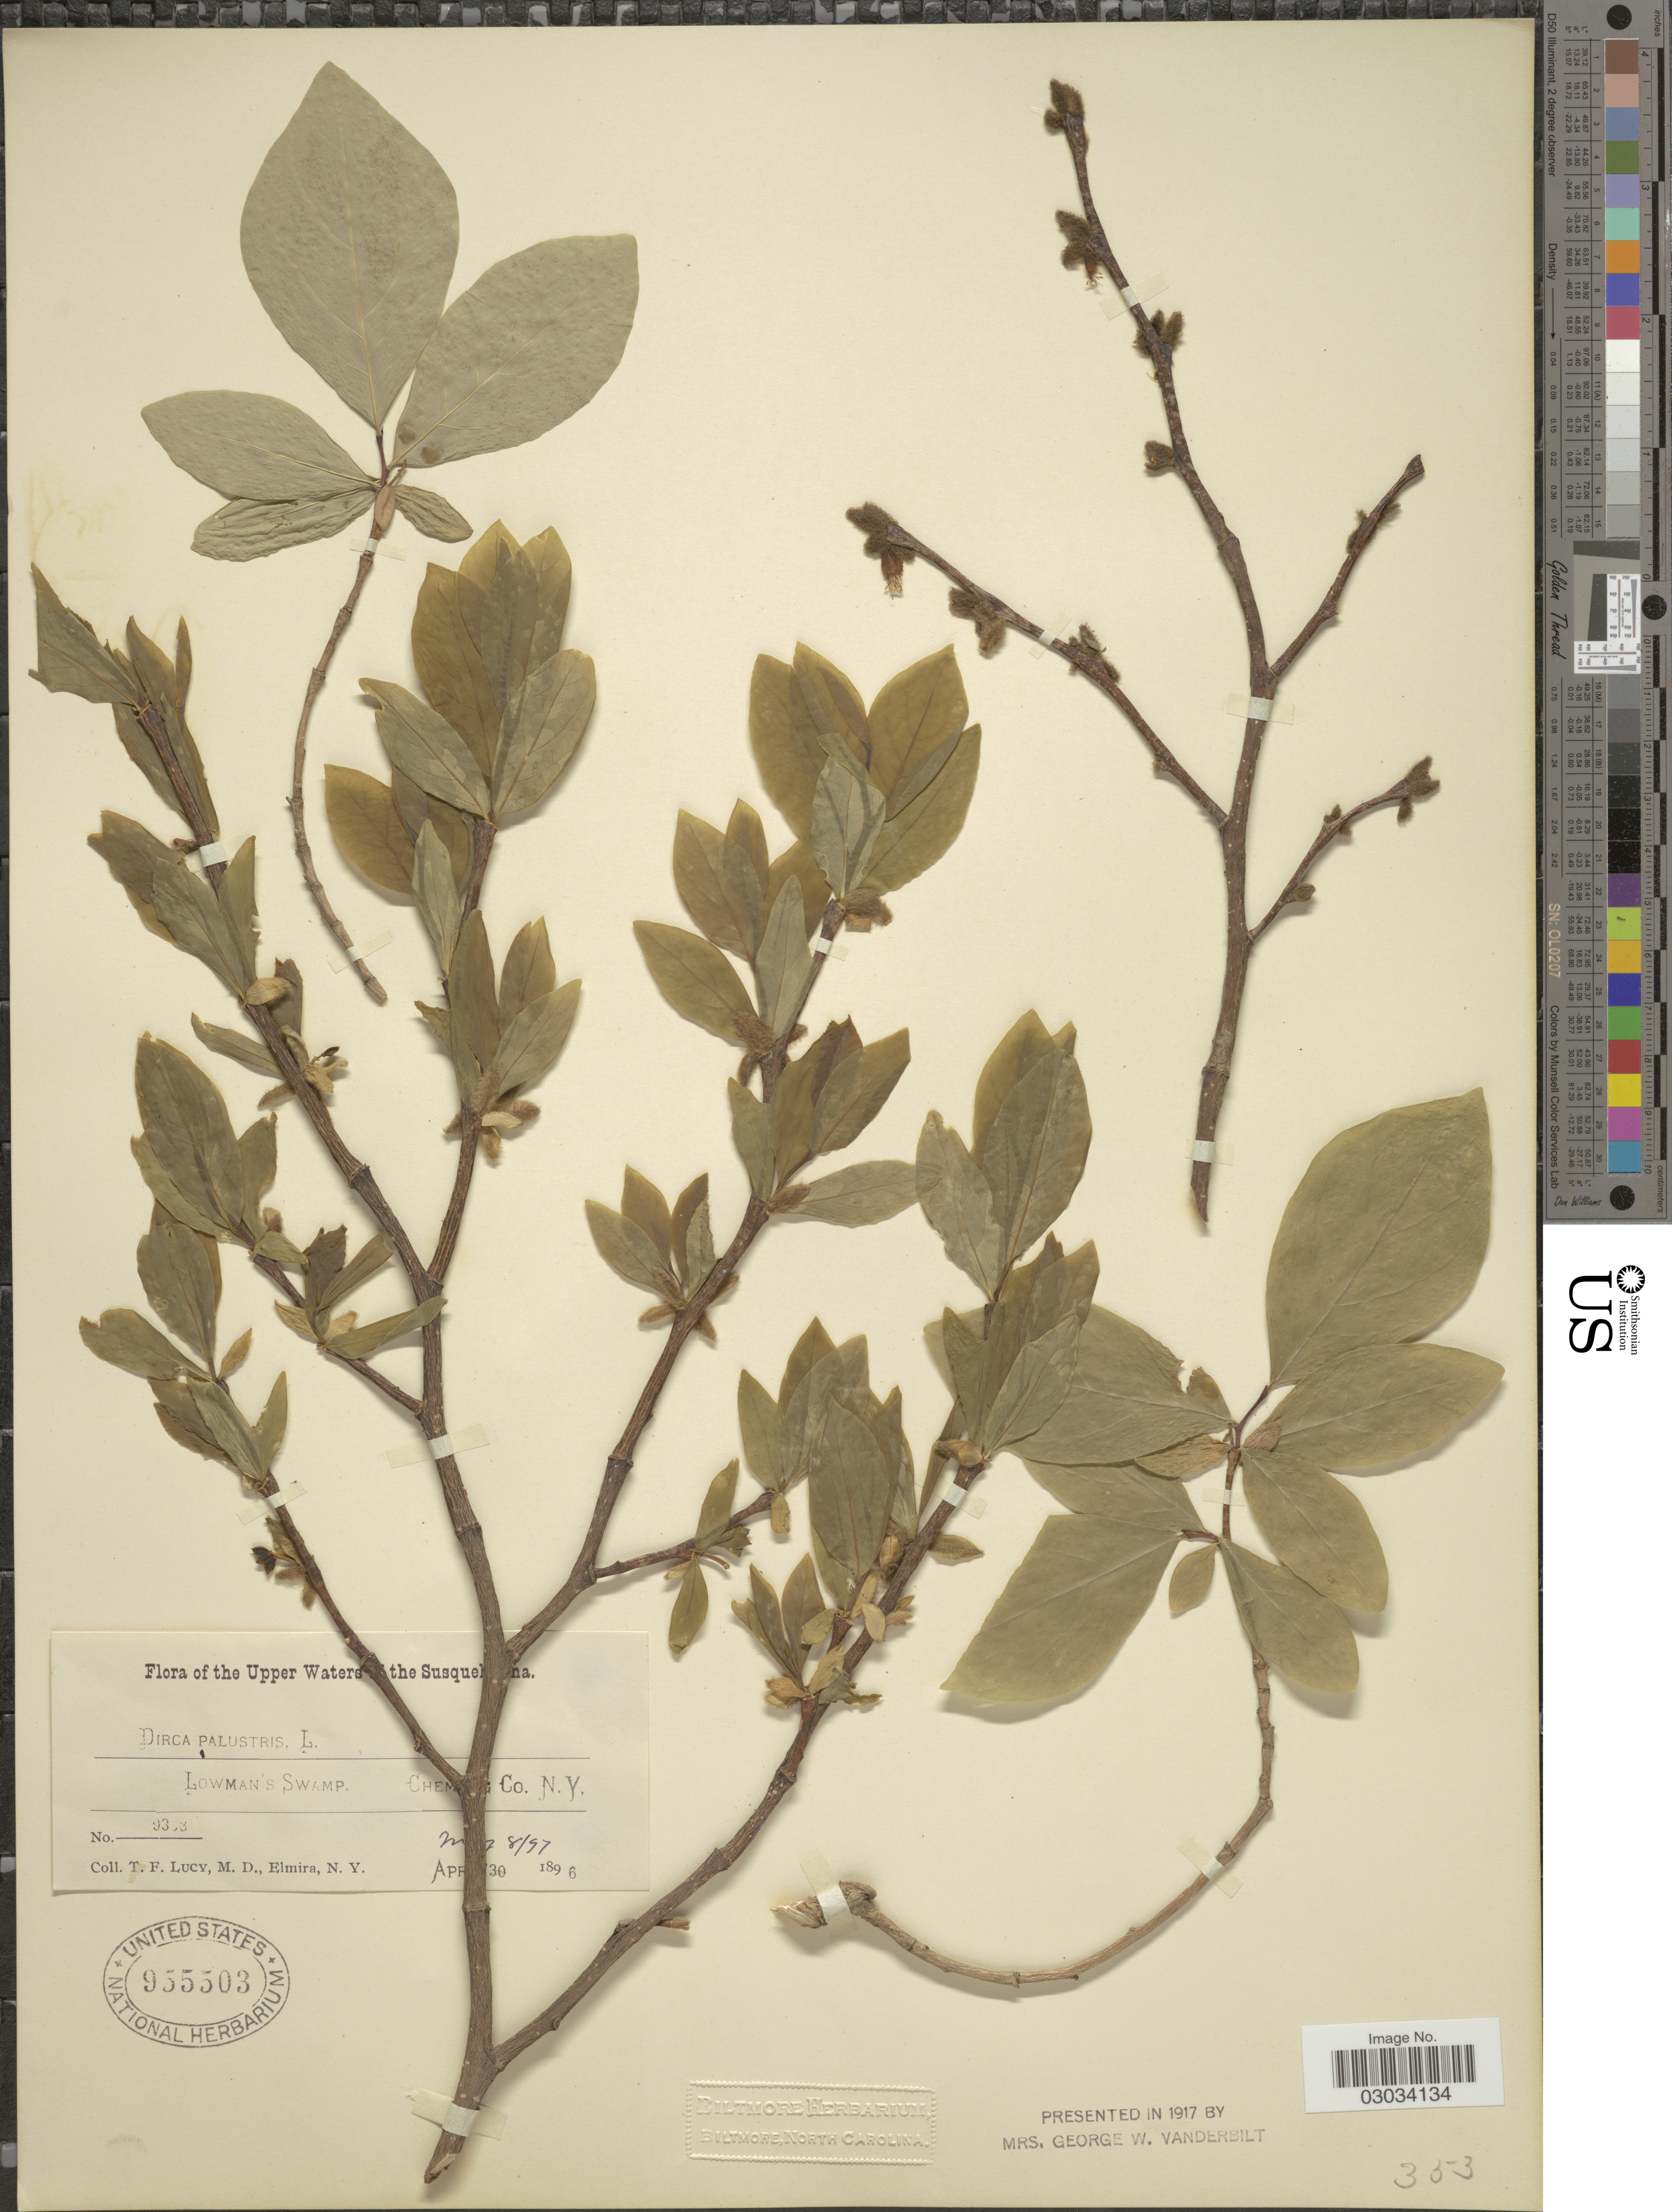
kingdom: Plantae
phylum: Tracheophyta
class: Magnoliopsida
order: Malvales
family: Thymelaeaceae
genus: Dirca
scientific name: Dirca palustris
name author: L.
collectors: T. Lucy & M. Elmira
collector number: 9303*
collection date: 1896-04-30/1897-05-08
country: United States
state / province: New York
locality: Upper Waters of the Susquehana. Lowman's Swamp. Chemung Co.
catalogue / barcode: US 955503